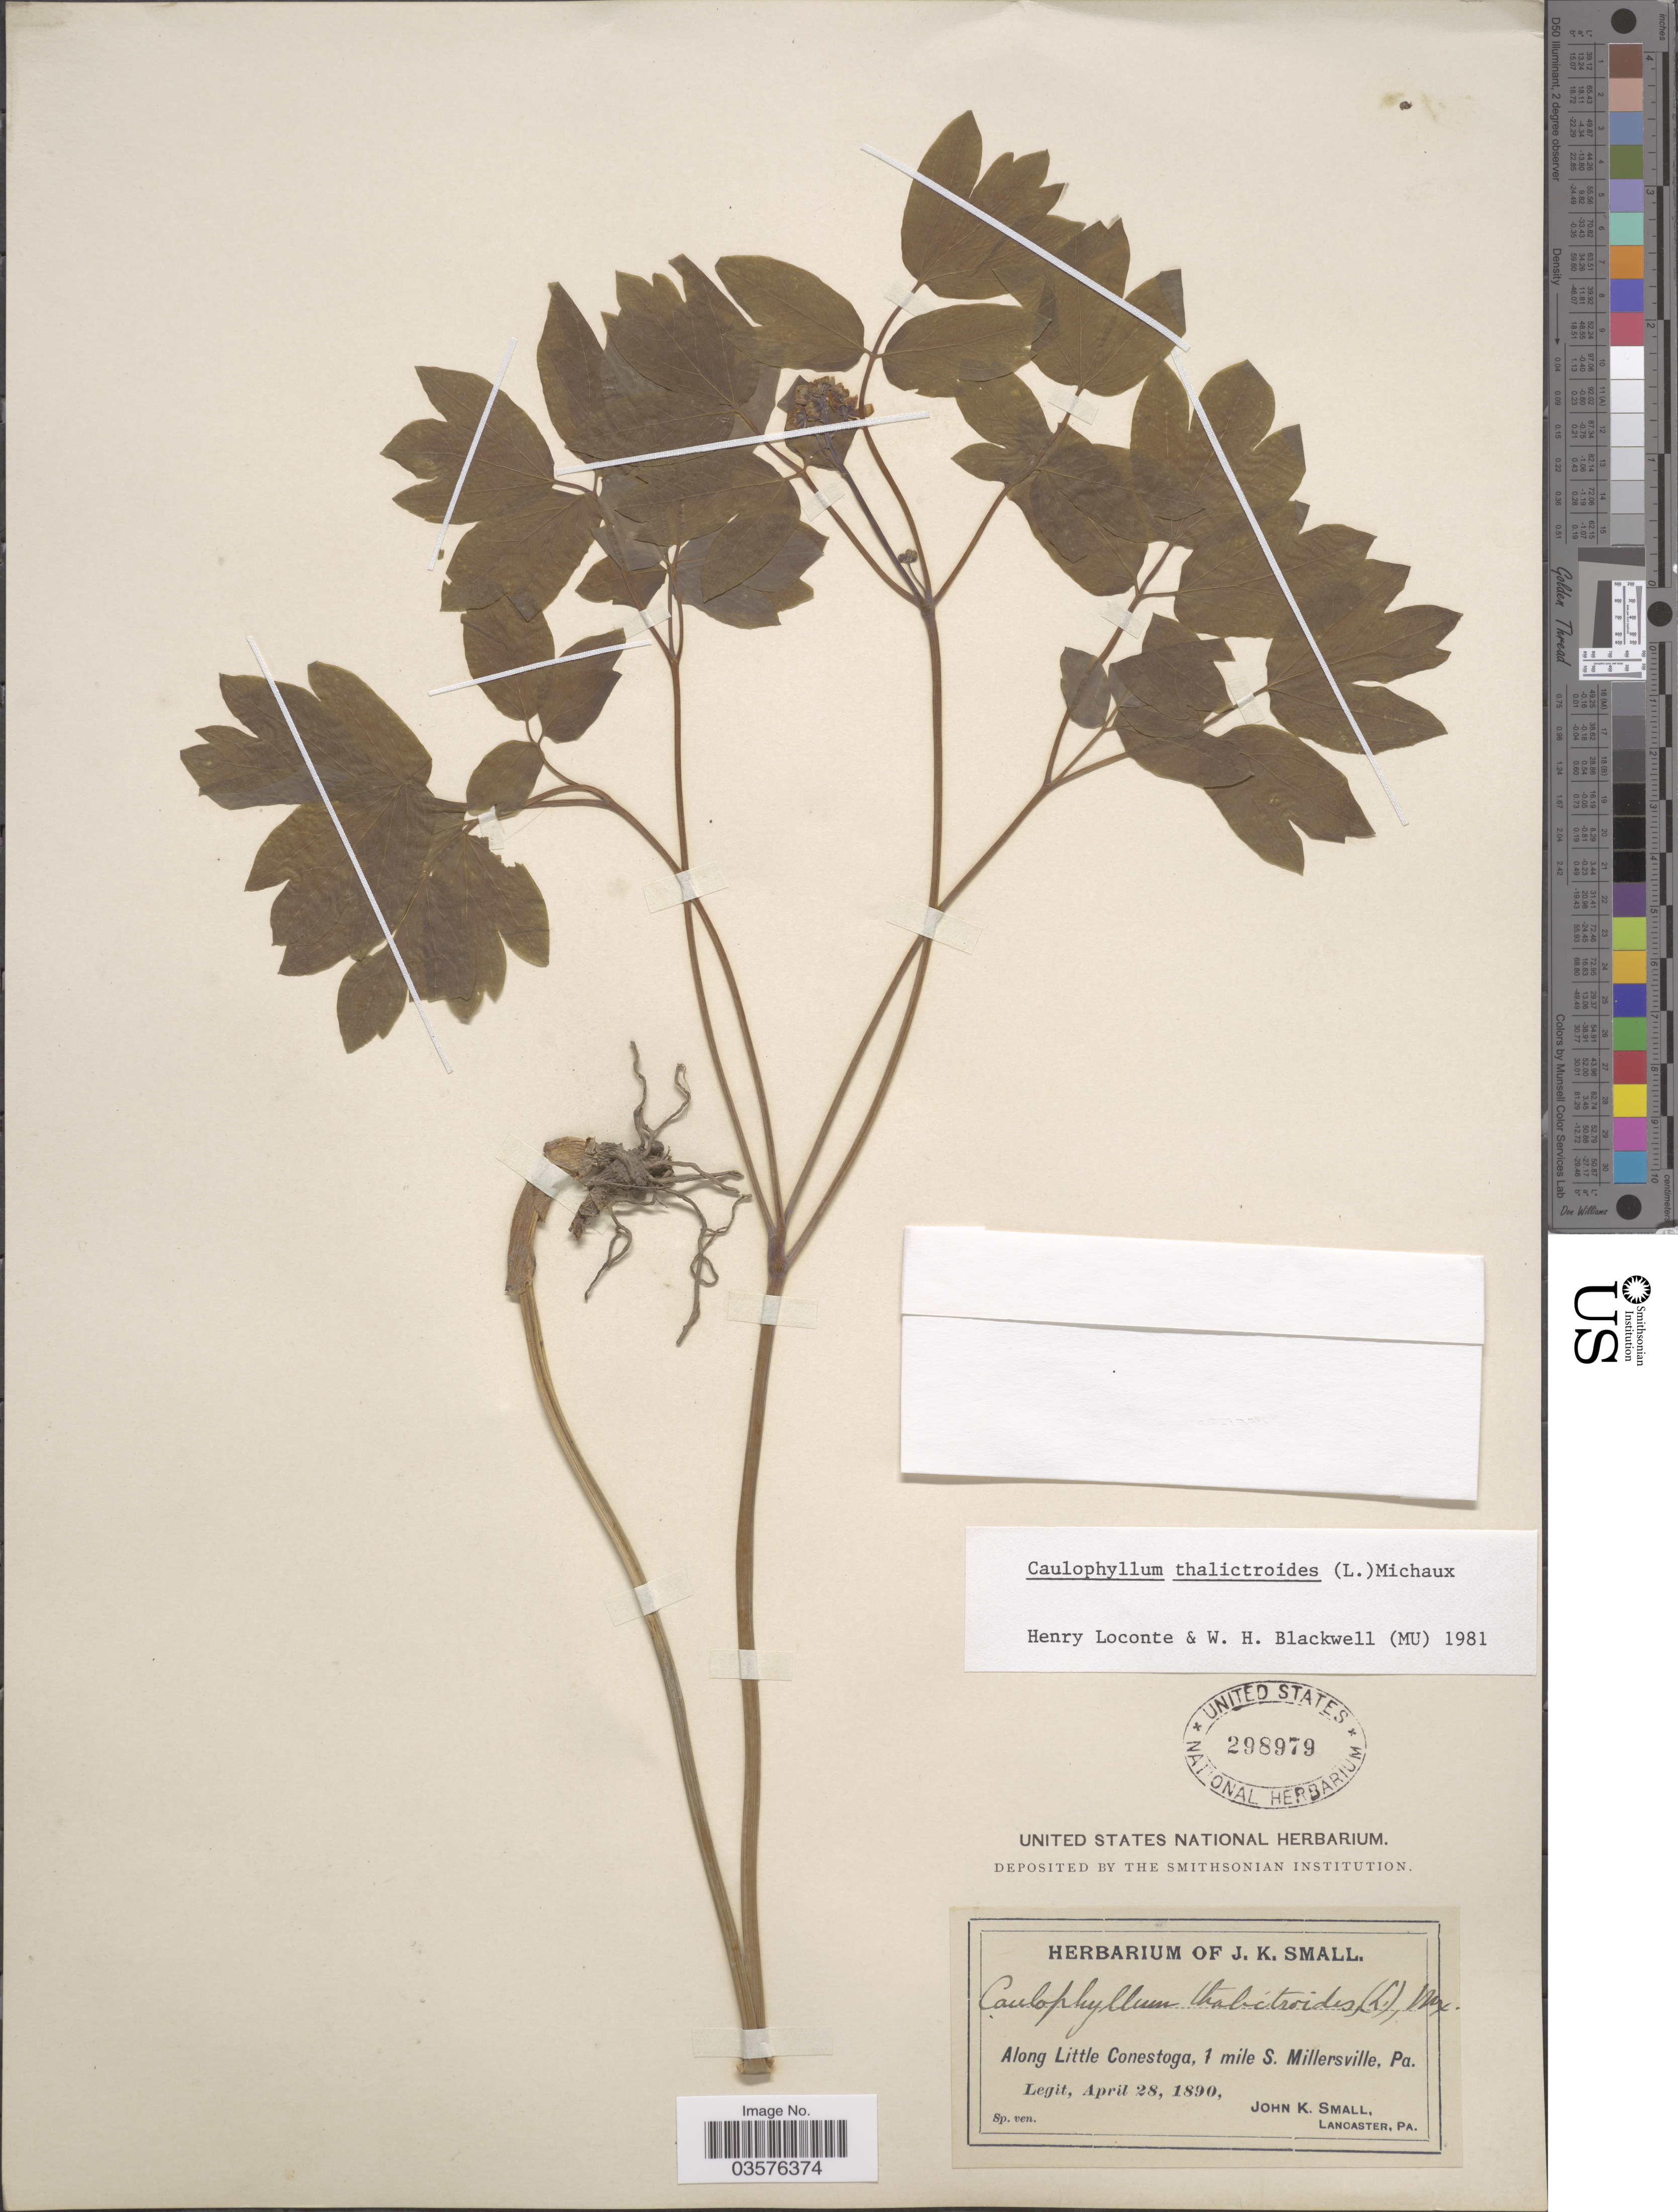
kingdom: Plantae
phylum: Tracheophyta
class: Magnoliopsida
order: Ranunculales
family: Berberidaceae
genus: Caulophyllum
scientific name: Caulophyllum thalictroides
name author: (L.) Michx.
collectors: J. K. Small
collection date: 1890-04-28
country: United States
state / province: Pennsylvania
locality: Along Little Conestoga, 1 mile S. Millersville.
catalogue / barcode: US 298979